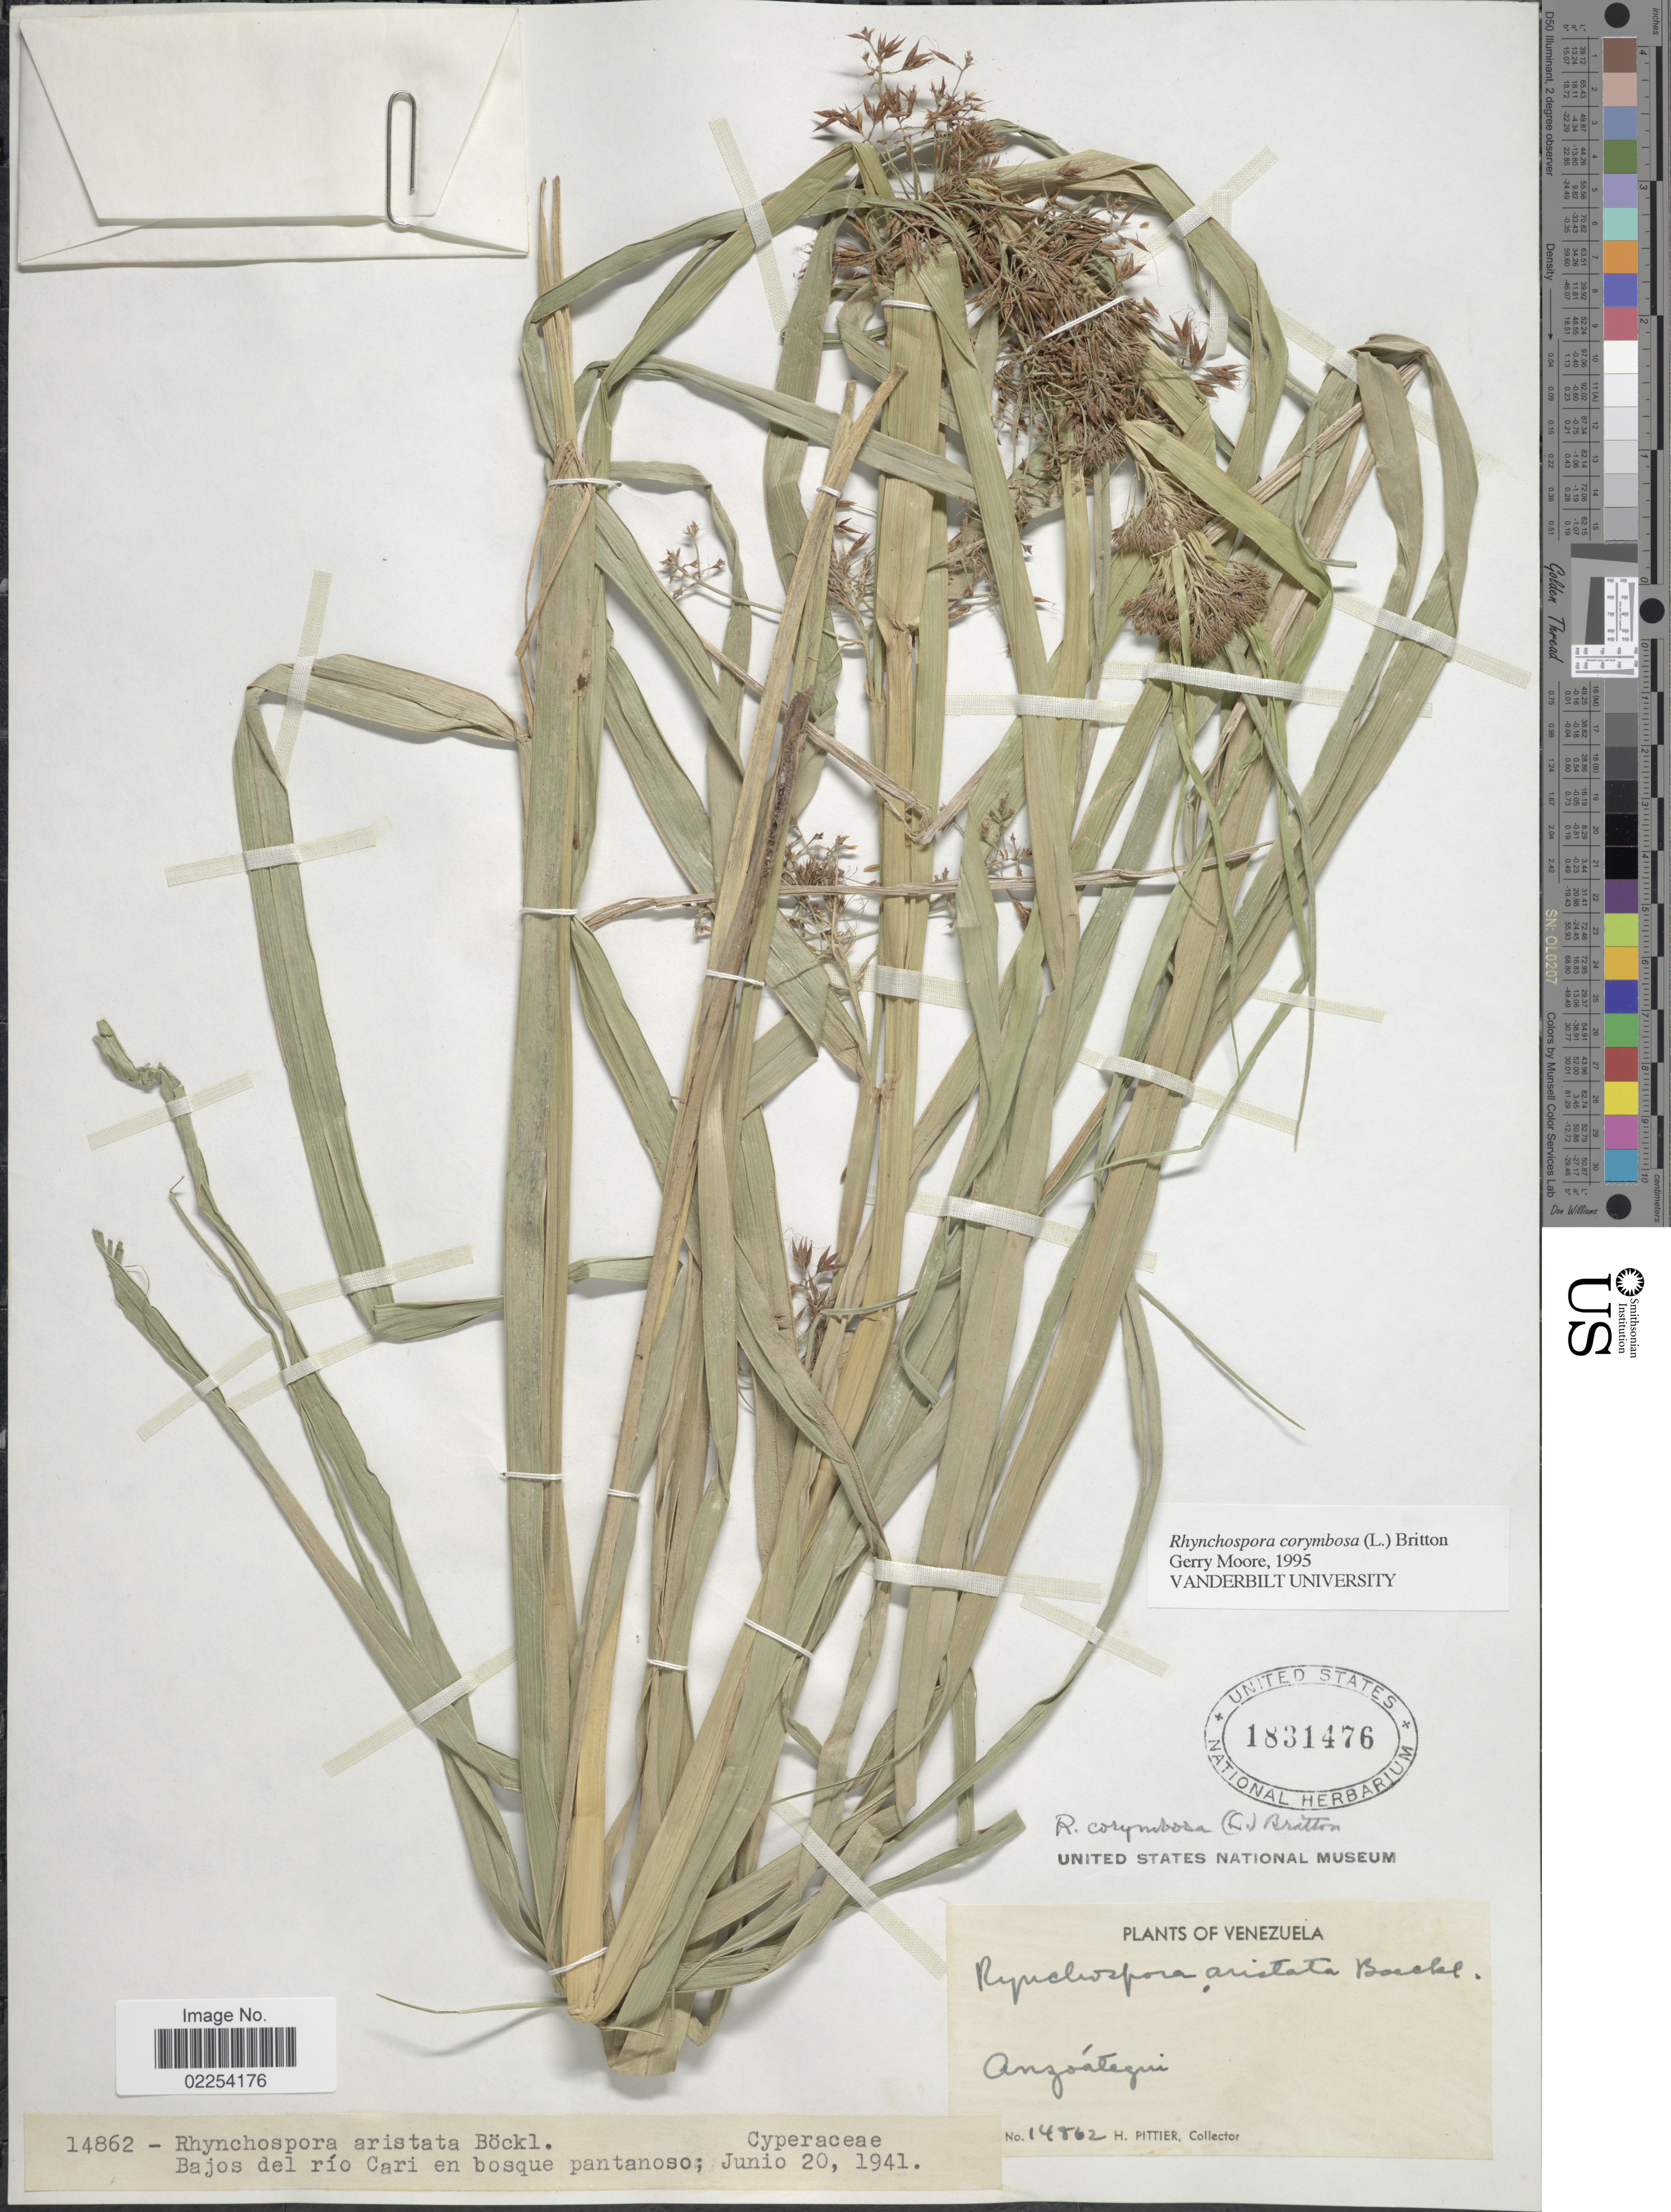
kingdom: Plantae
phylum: Tracheophyta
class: Liliopsida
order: Poales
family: Cyperaceae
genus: Rhynchospora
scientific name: Rhynchospora corymbosa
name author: (L.) Britton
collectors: H. F. Pittier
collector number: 14862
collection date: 1941-06-20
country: Venezuela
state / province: Anzoategui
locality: Bajos del rio Cari en bosque pantanoso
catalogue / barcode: US 1831476